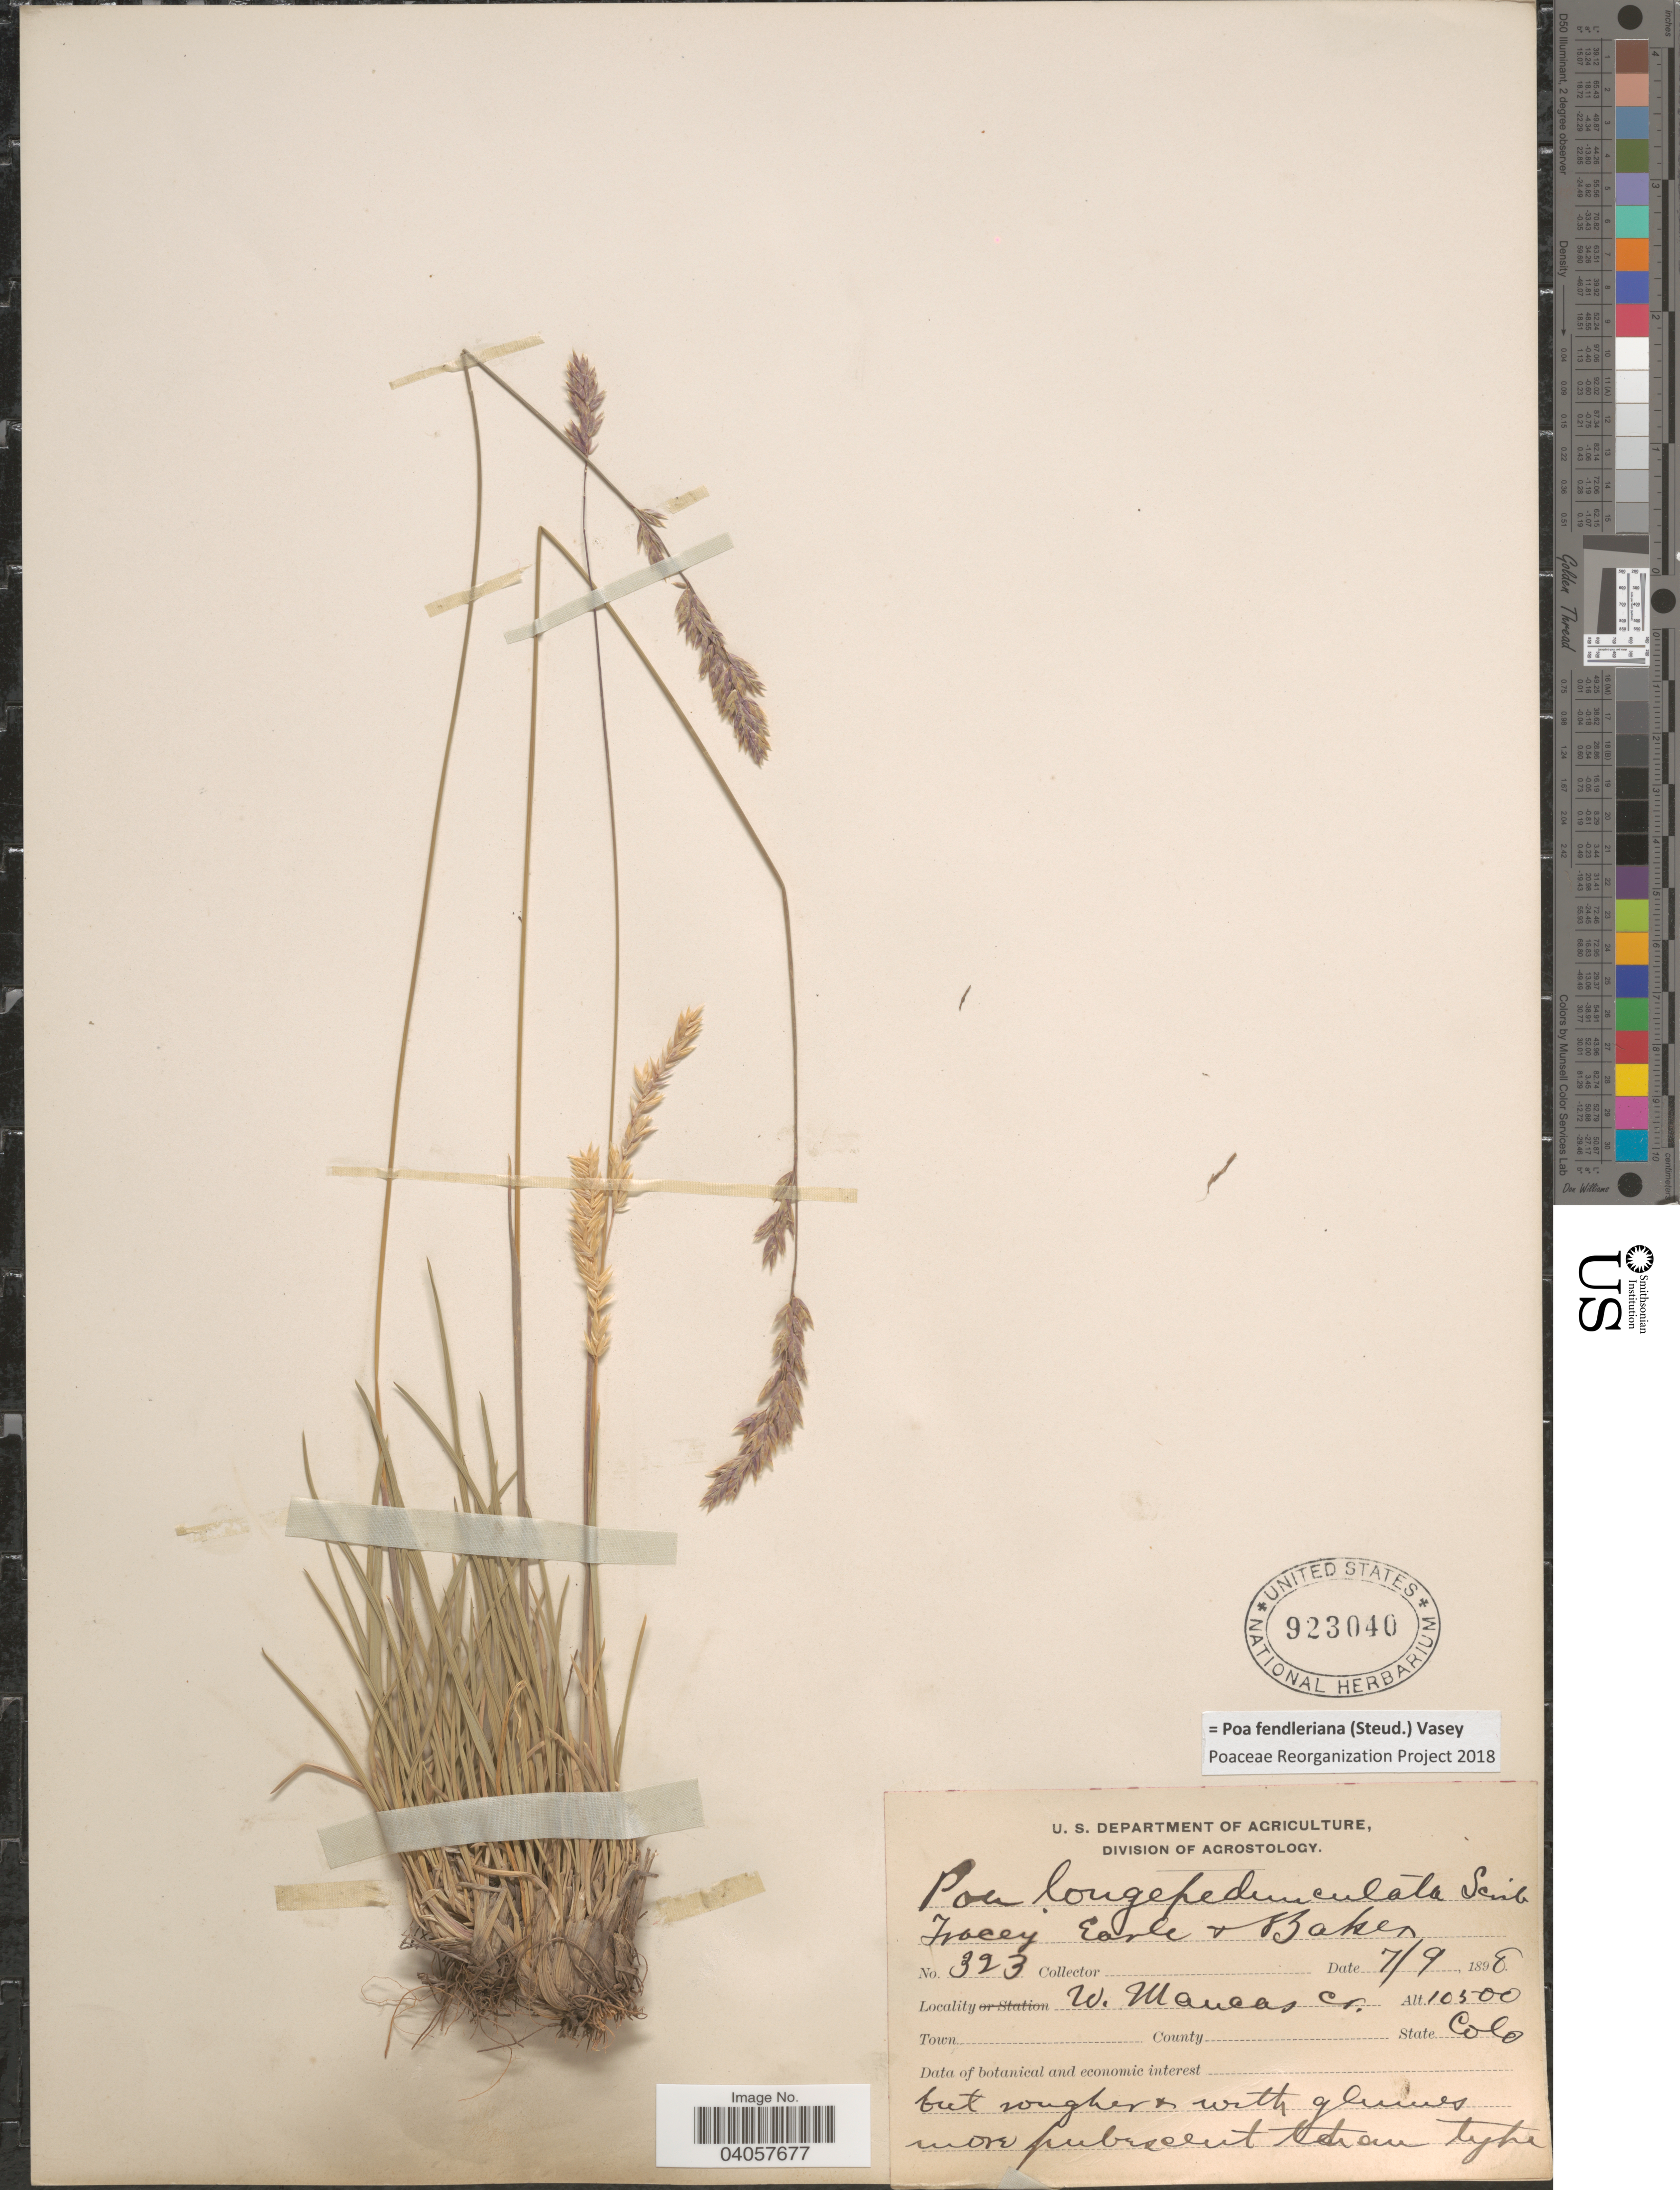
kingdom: Plantae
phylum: Tracheophyta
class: Liliopsida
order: Poales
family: Poaceae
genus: Poa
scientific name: Poa fendleriana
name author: (Steud.) Vasey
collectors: Tracey, -. Earle & -- Baker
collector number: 323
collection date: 1898-07-09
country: United States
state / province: Colorado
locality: W. Mancos Cr.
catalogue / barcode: US 923040